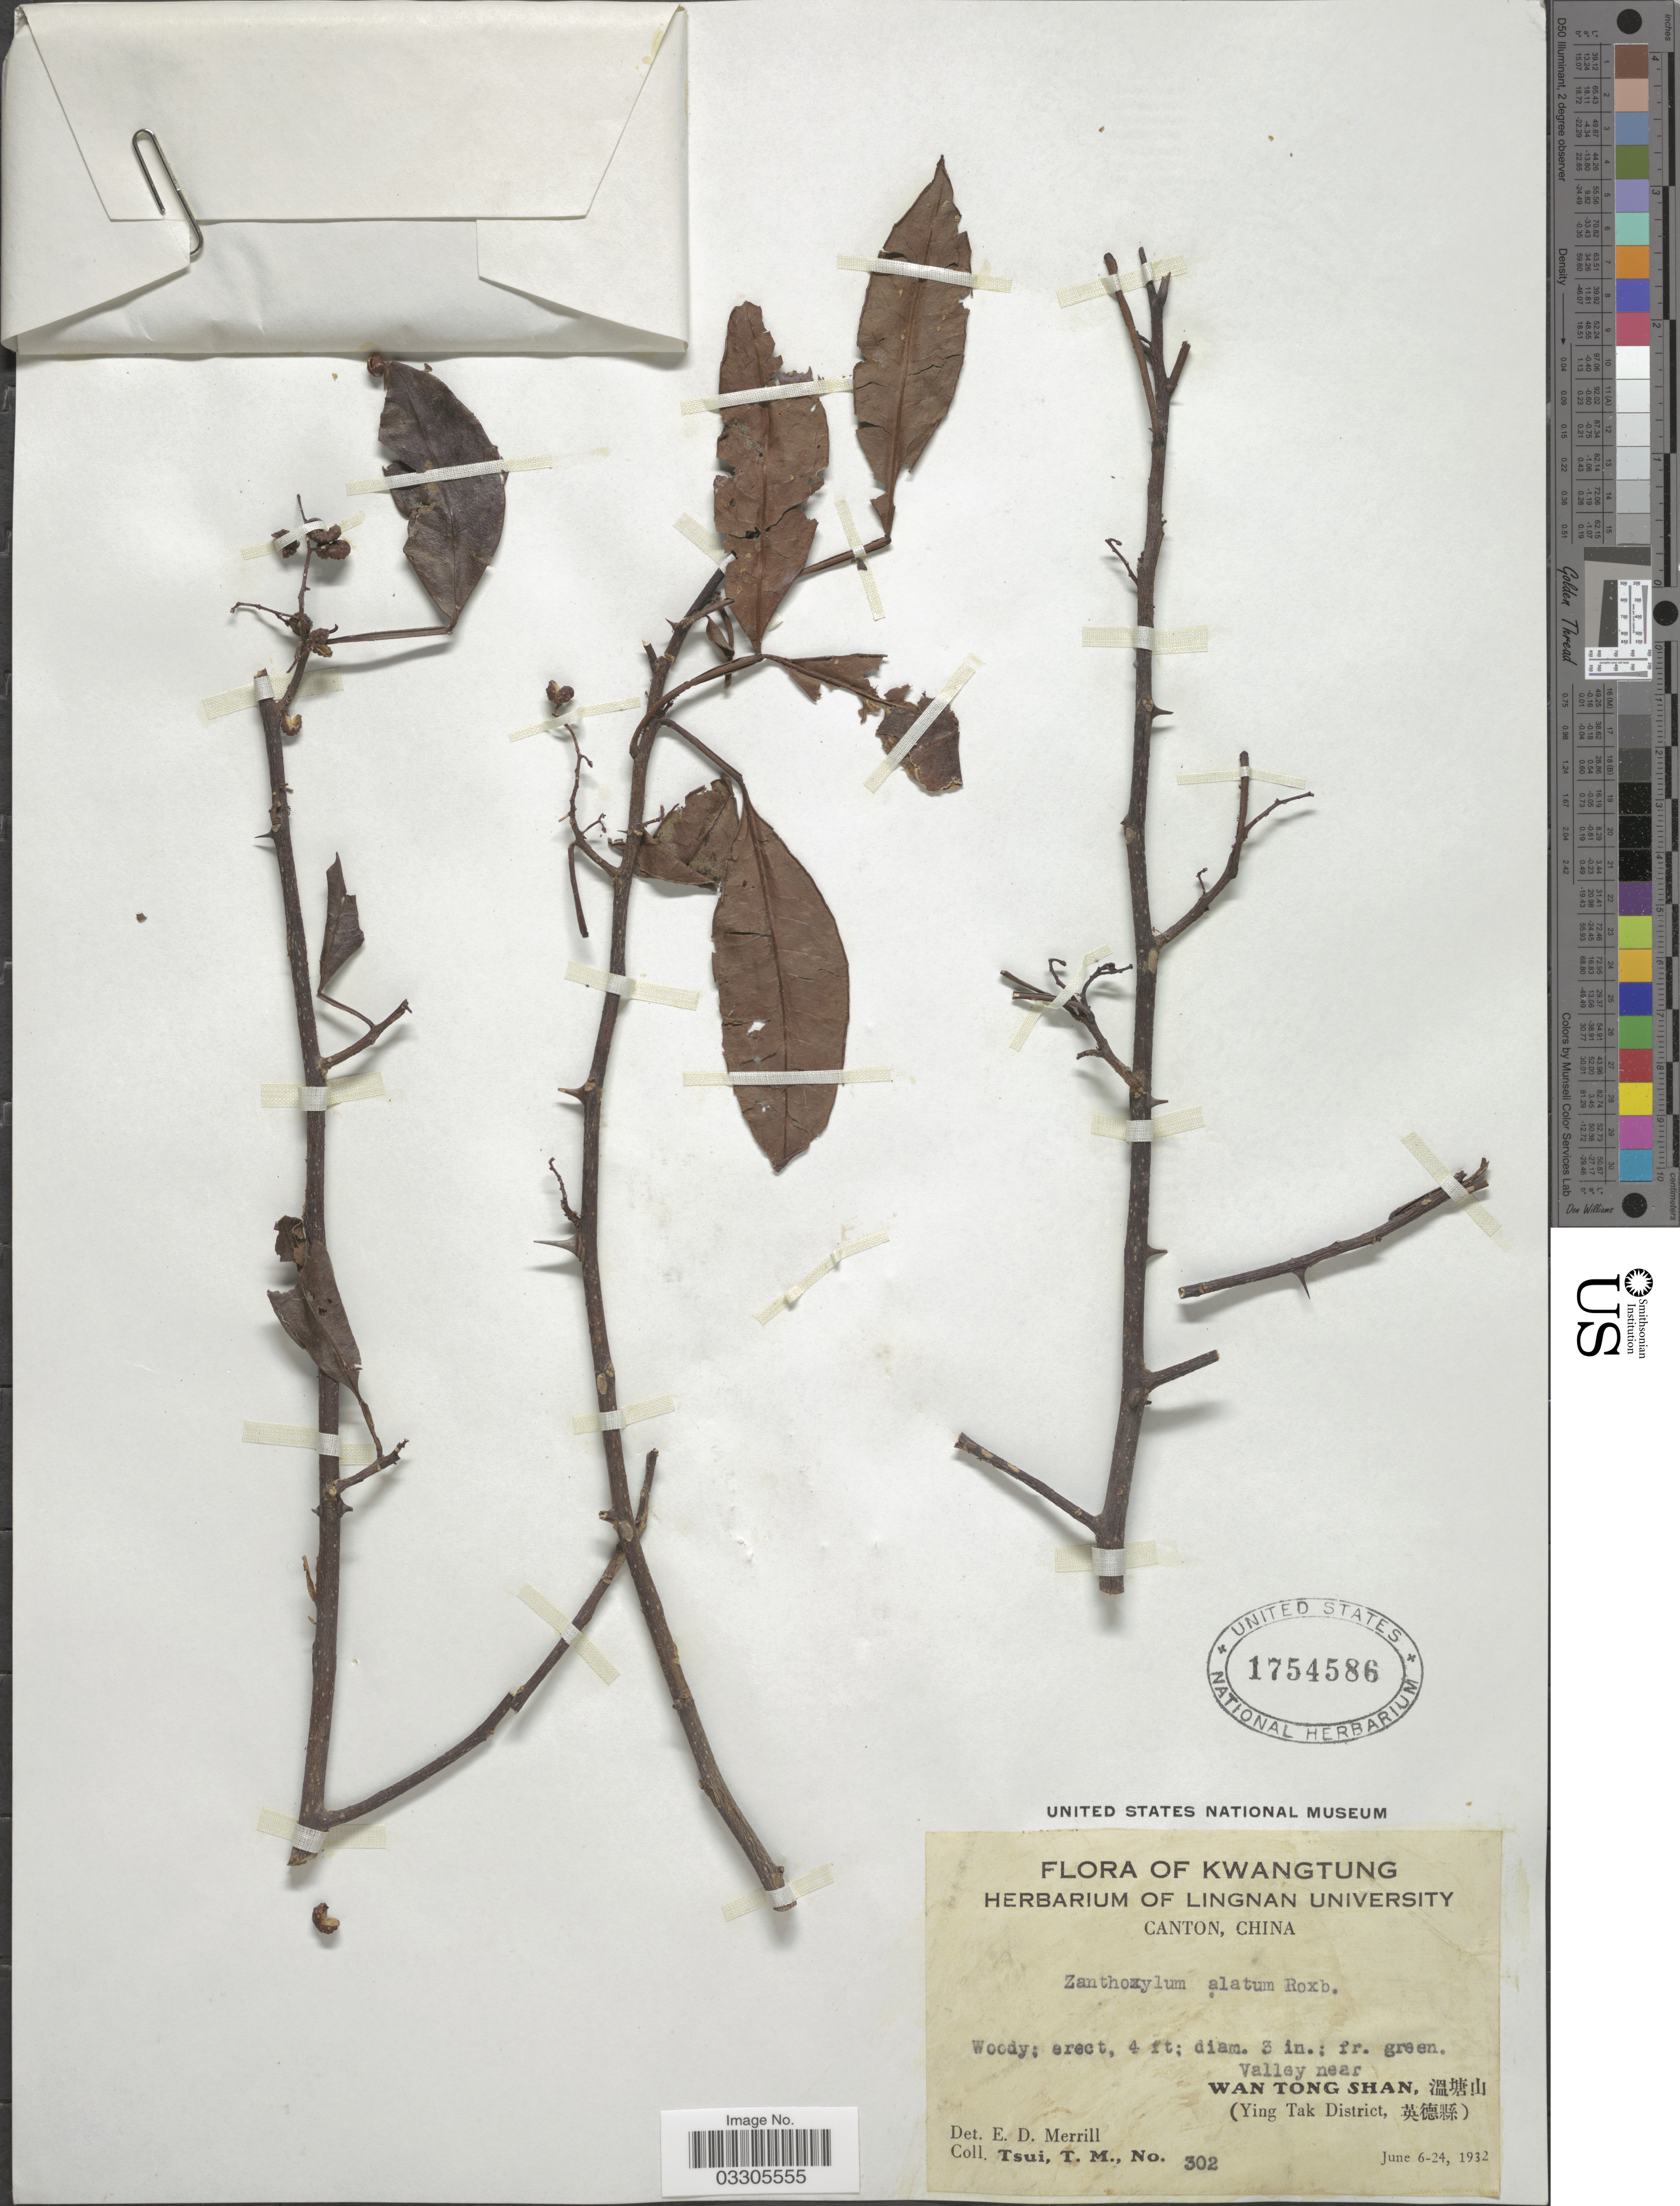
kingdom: Plantae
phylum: Tracheophyta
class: Magnoliopsida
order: Sapindales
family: Rutaceae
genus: Zanthoxylum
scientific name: Zanthoxylum armatum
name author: DC.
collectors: T. Tsui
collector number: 302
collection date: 1932-06-06/1932-06-24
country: China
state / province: Guangdong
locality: Kwatung,Valley near Wan Tong Shan, (Ying Tak District.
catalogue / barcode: US 1754586